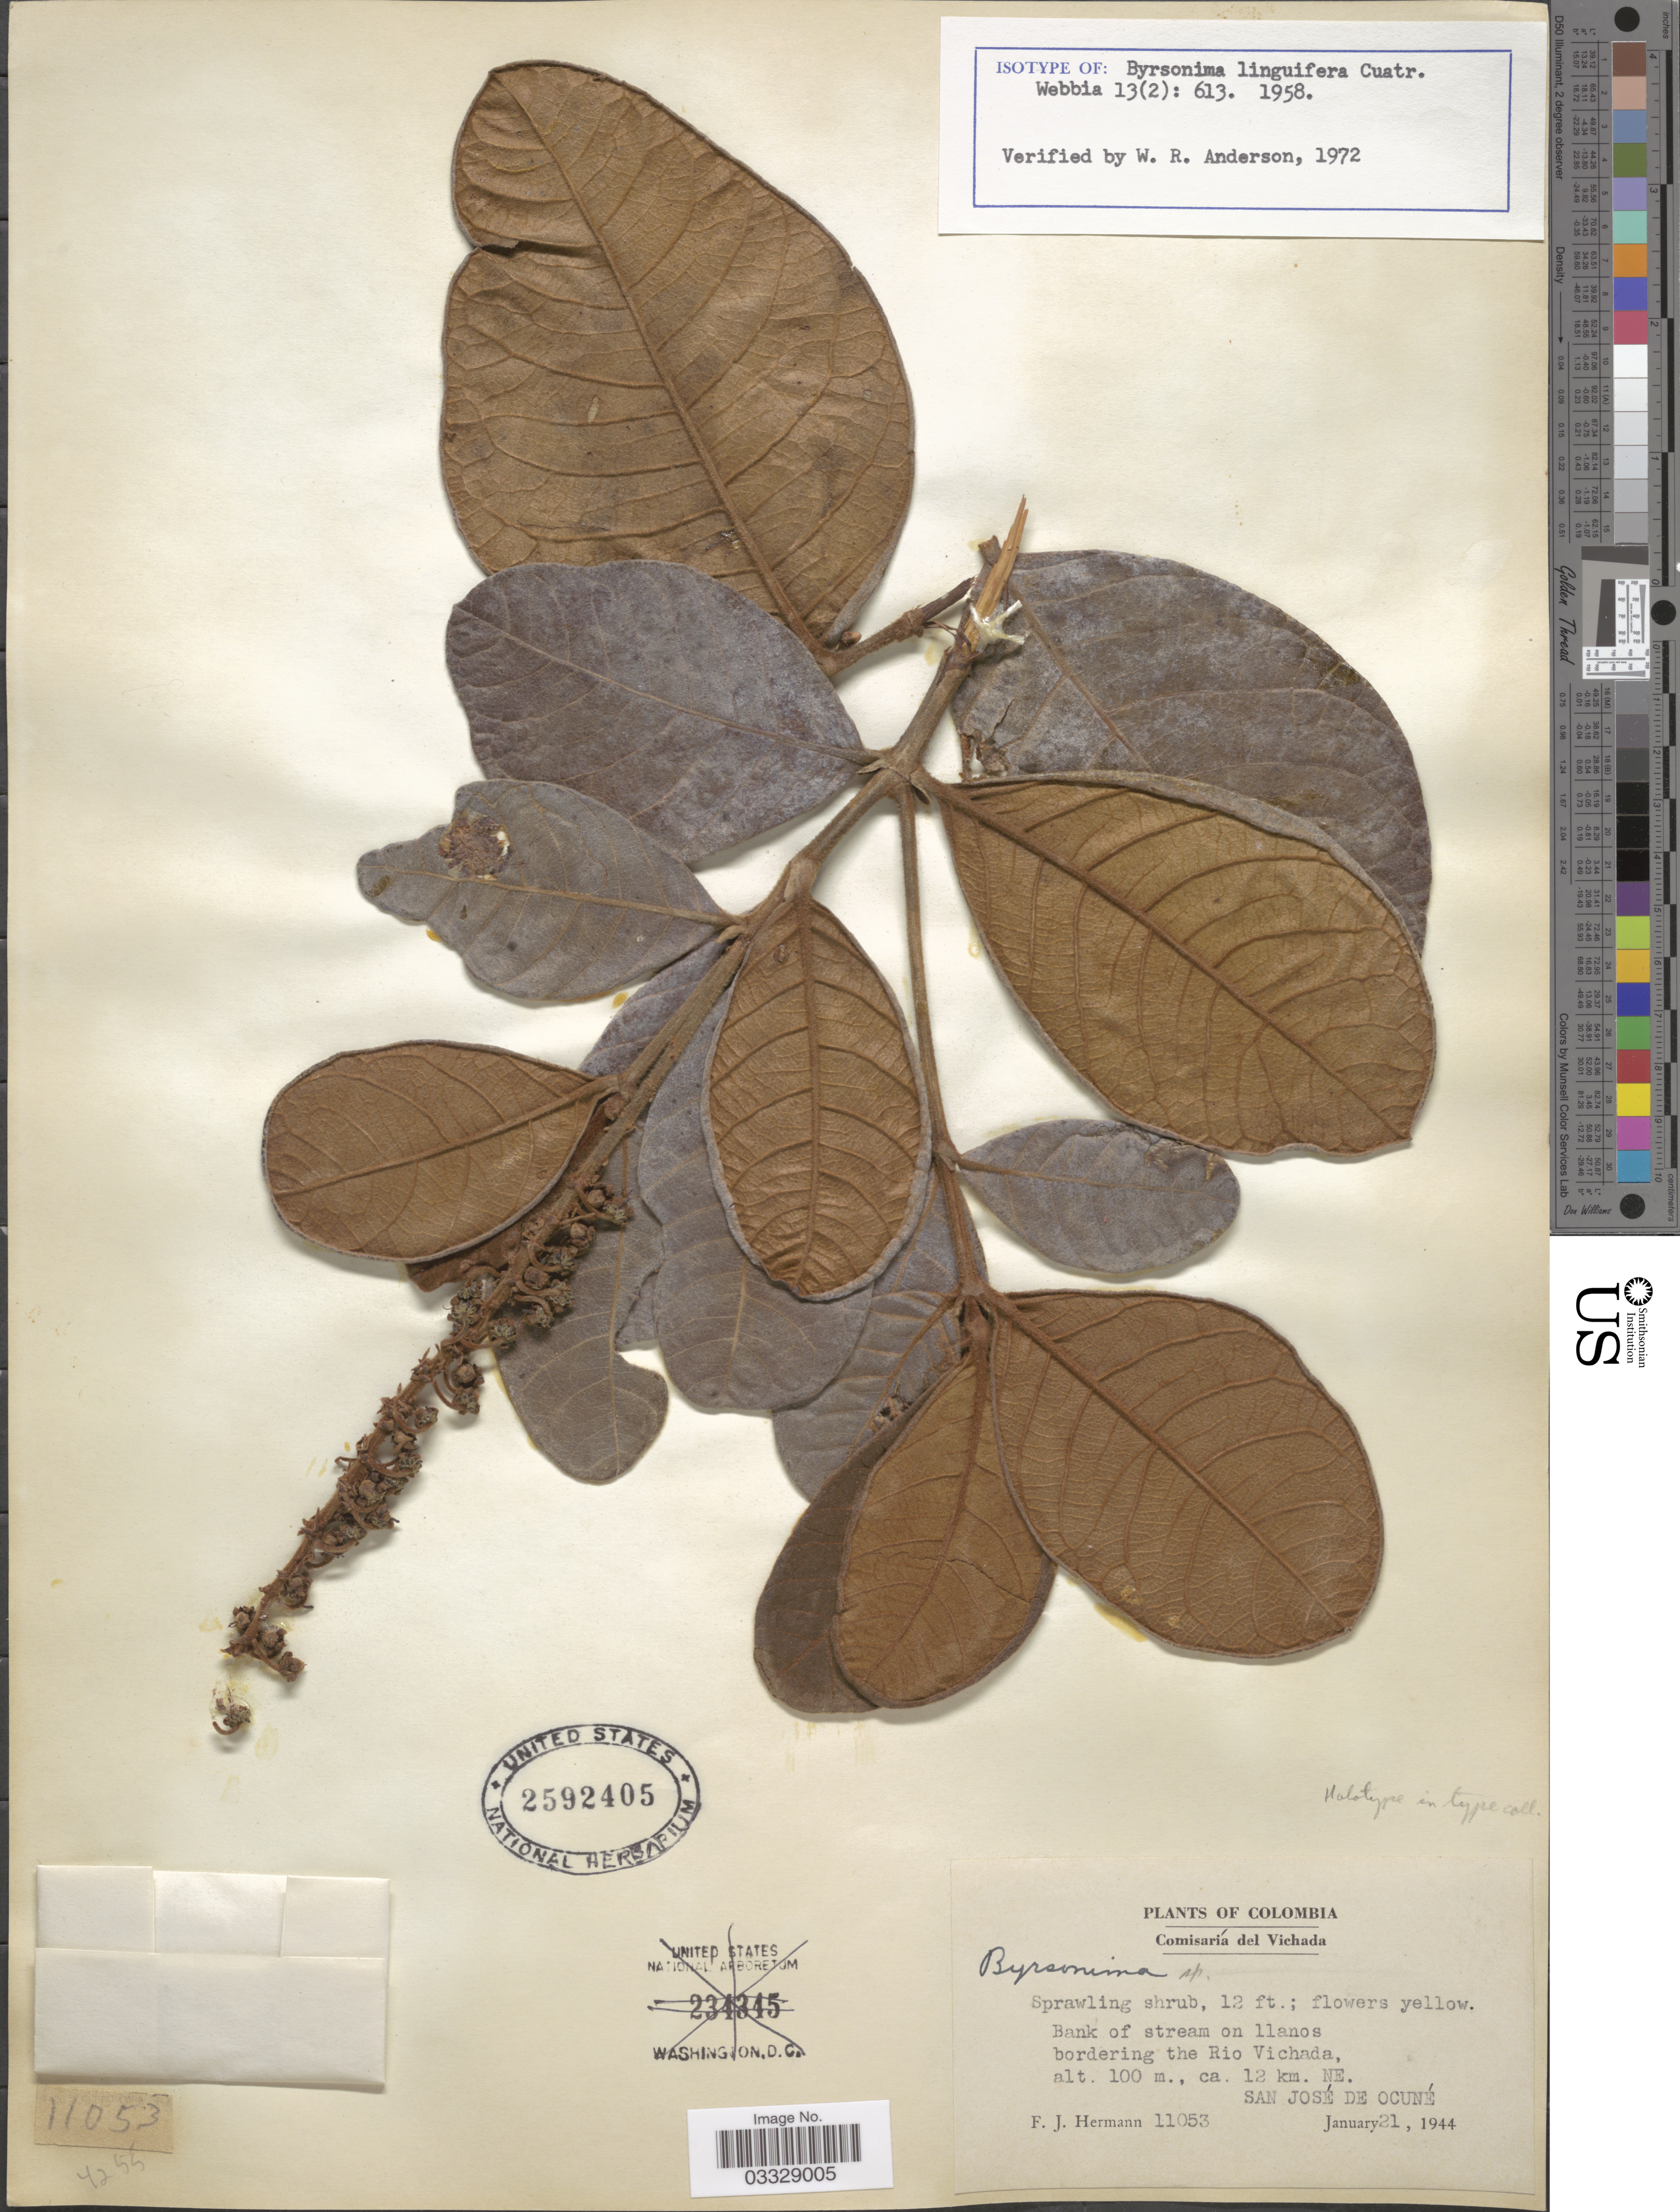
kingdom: Plantae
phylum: Tracheophyta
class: Magnoliopsida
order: Malpighiales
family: Malpighiaceae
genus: Byrsonima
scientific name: Byrsonima linguifera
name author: Cuatrec.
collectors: F. J. Hermann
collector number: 11053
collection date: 1944-01-21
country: Colombia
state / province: Vichada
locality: Comisaría del Vichada. Bank of stream on llanos bordering the Rio Vichada, ca. 12 km. NE. San José de Ocuné.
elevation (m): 100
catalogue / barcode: US 2592405